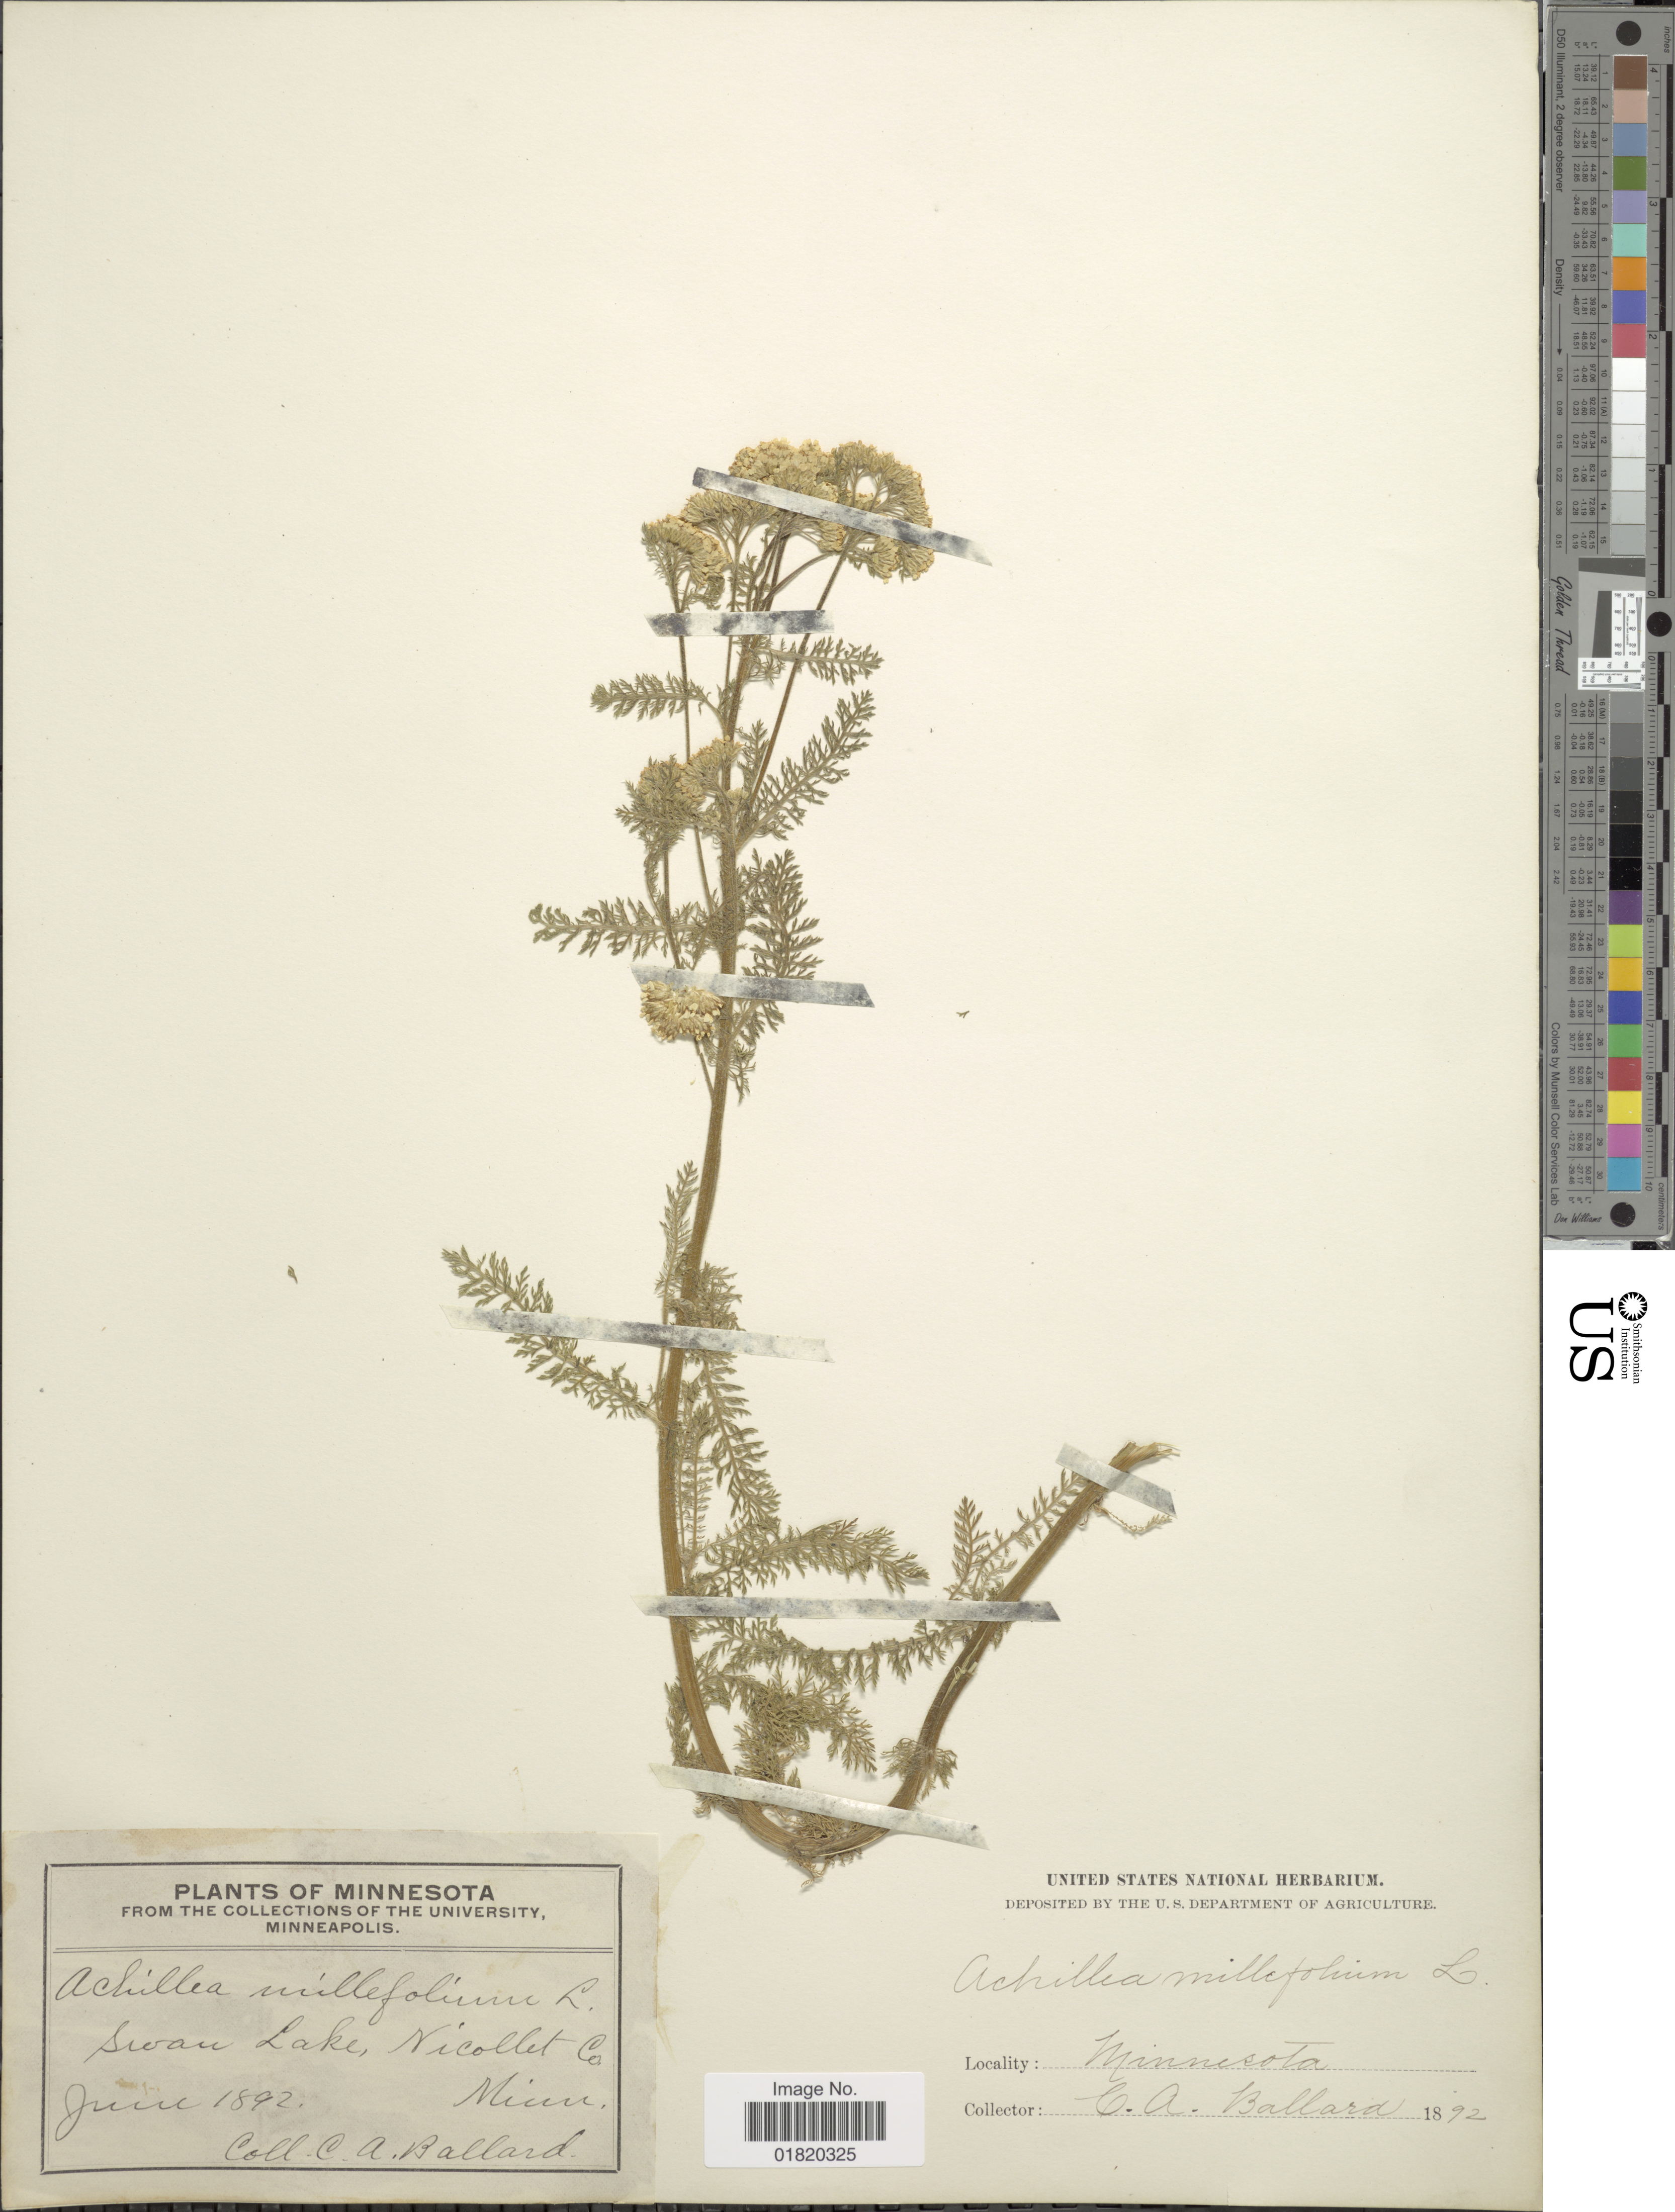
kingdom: Plantae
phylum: Tracheophyta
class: Magnoliopsida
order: Asterales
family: Asteraceae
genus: Achillea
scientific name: Achillea occidentalis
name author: (DC.) Raf. ex Rydb.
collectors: C. A. Ballard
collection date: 1892-06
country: United States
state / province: Minnesota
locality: Swan Lake, Nicollet Co.